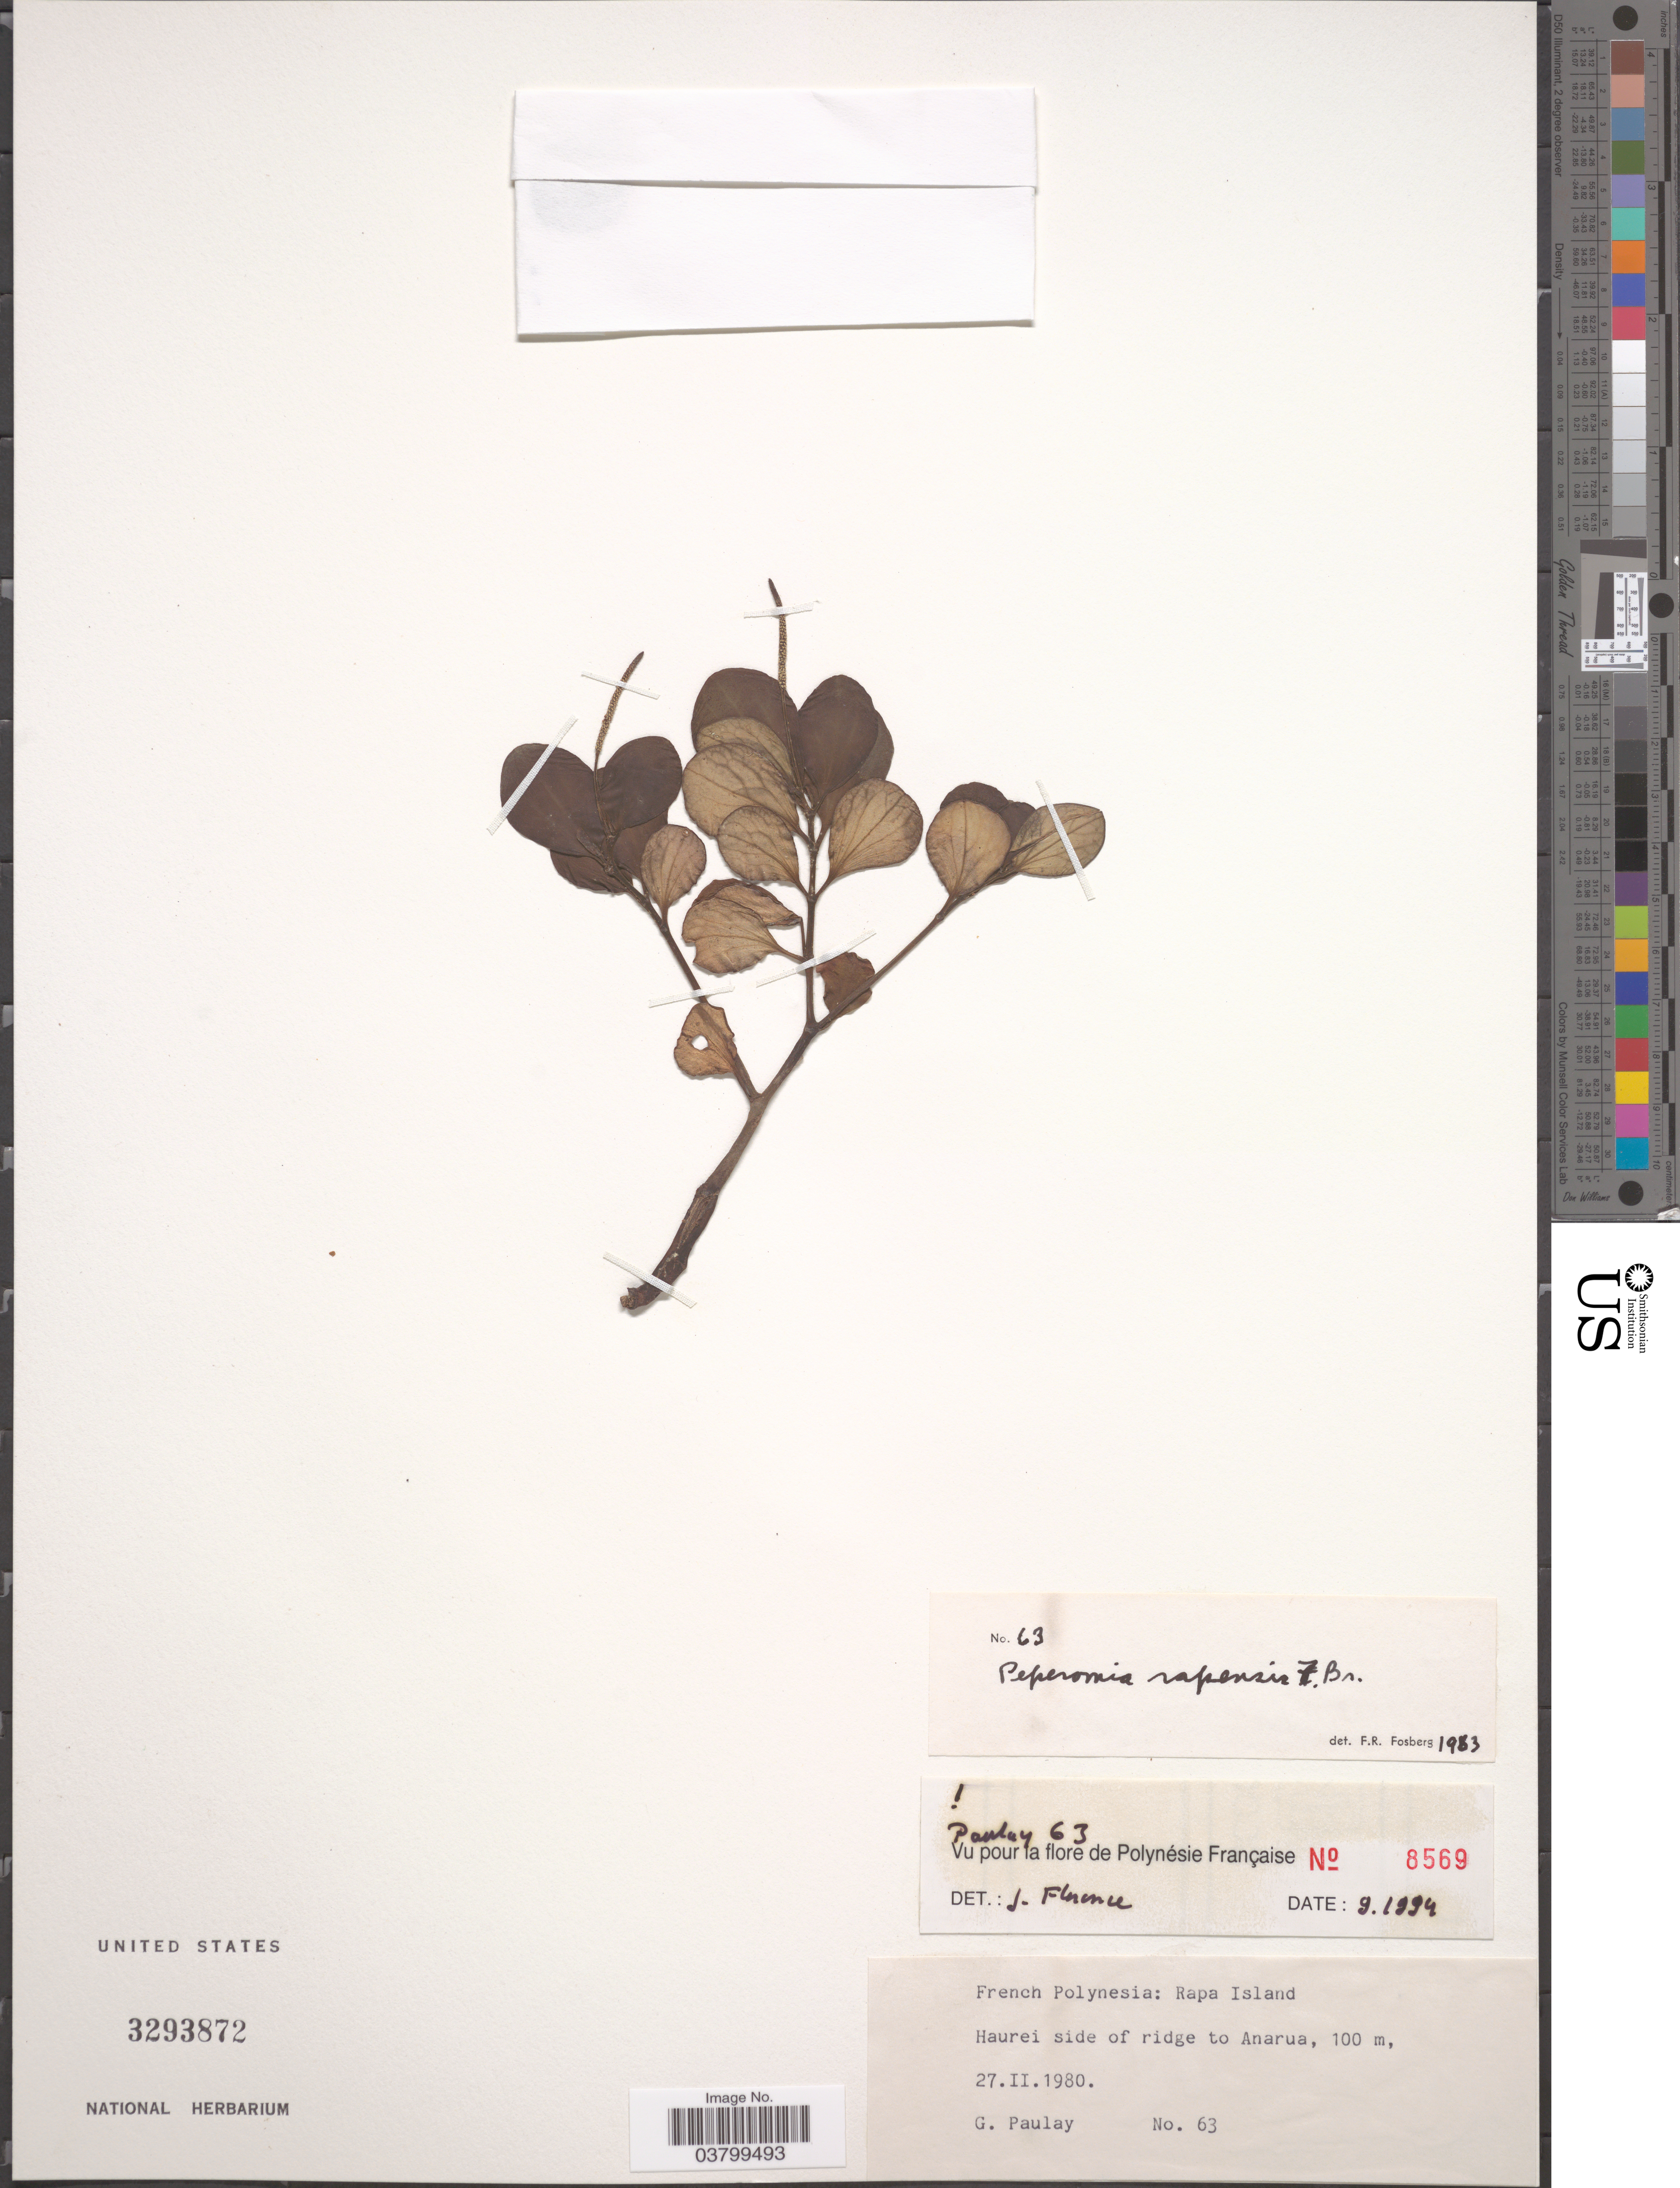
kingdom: Plantae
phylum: Tracheophyta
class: Magnoliopsida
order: Piperales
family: Piperaceae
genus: Peperomia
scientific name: Peperomia rapensis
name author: F. Br.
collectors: G. Paulay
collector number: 63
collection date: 1980-02-27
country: French Polynesia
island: Rapa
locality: Rapa Island. Haurei side of ridge to Anarua.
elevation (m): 100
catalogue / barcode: US 3293872